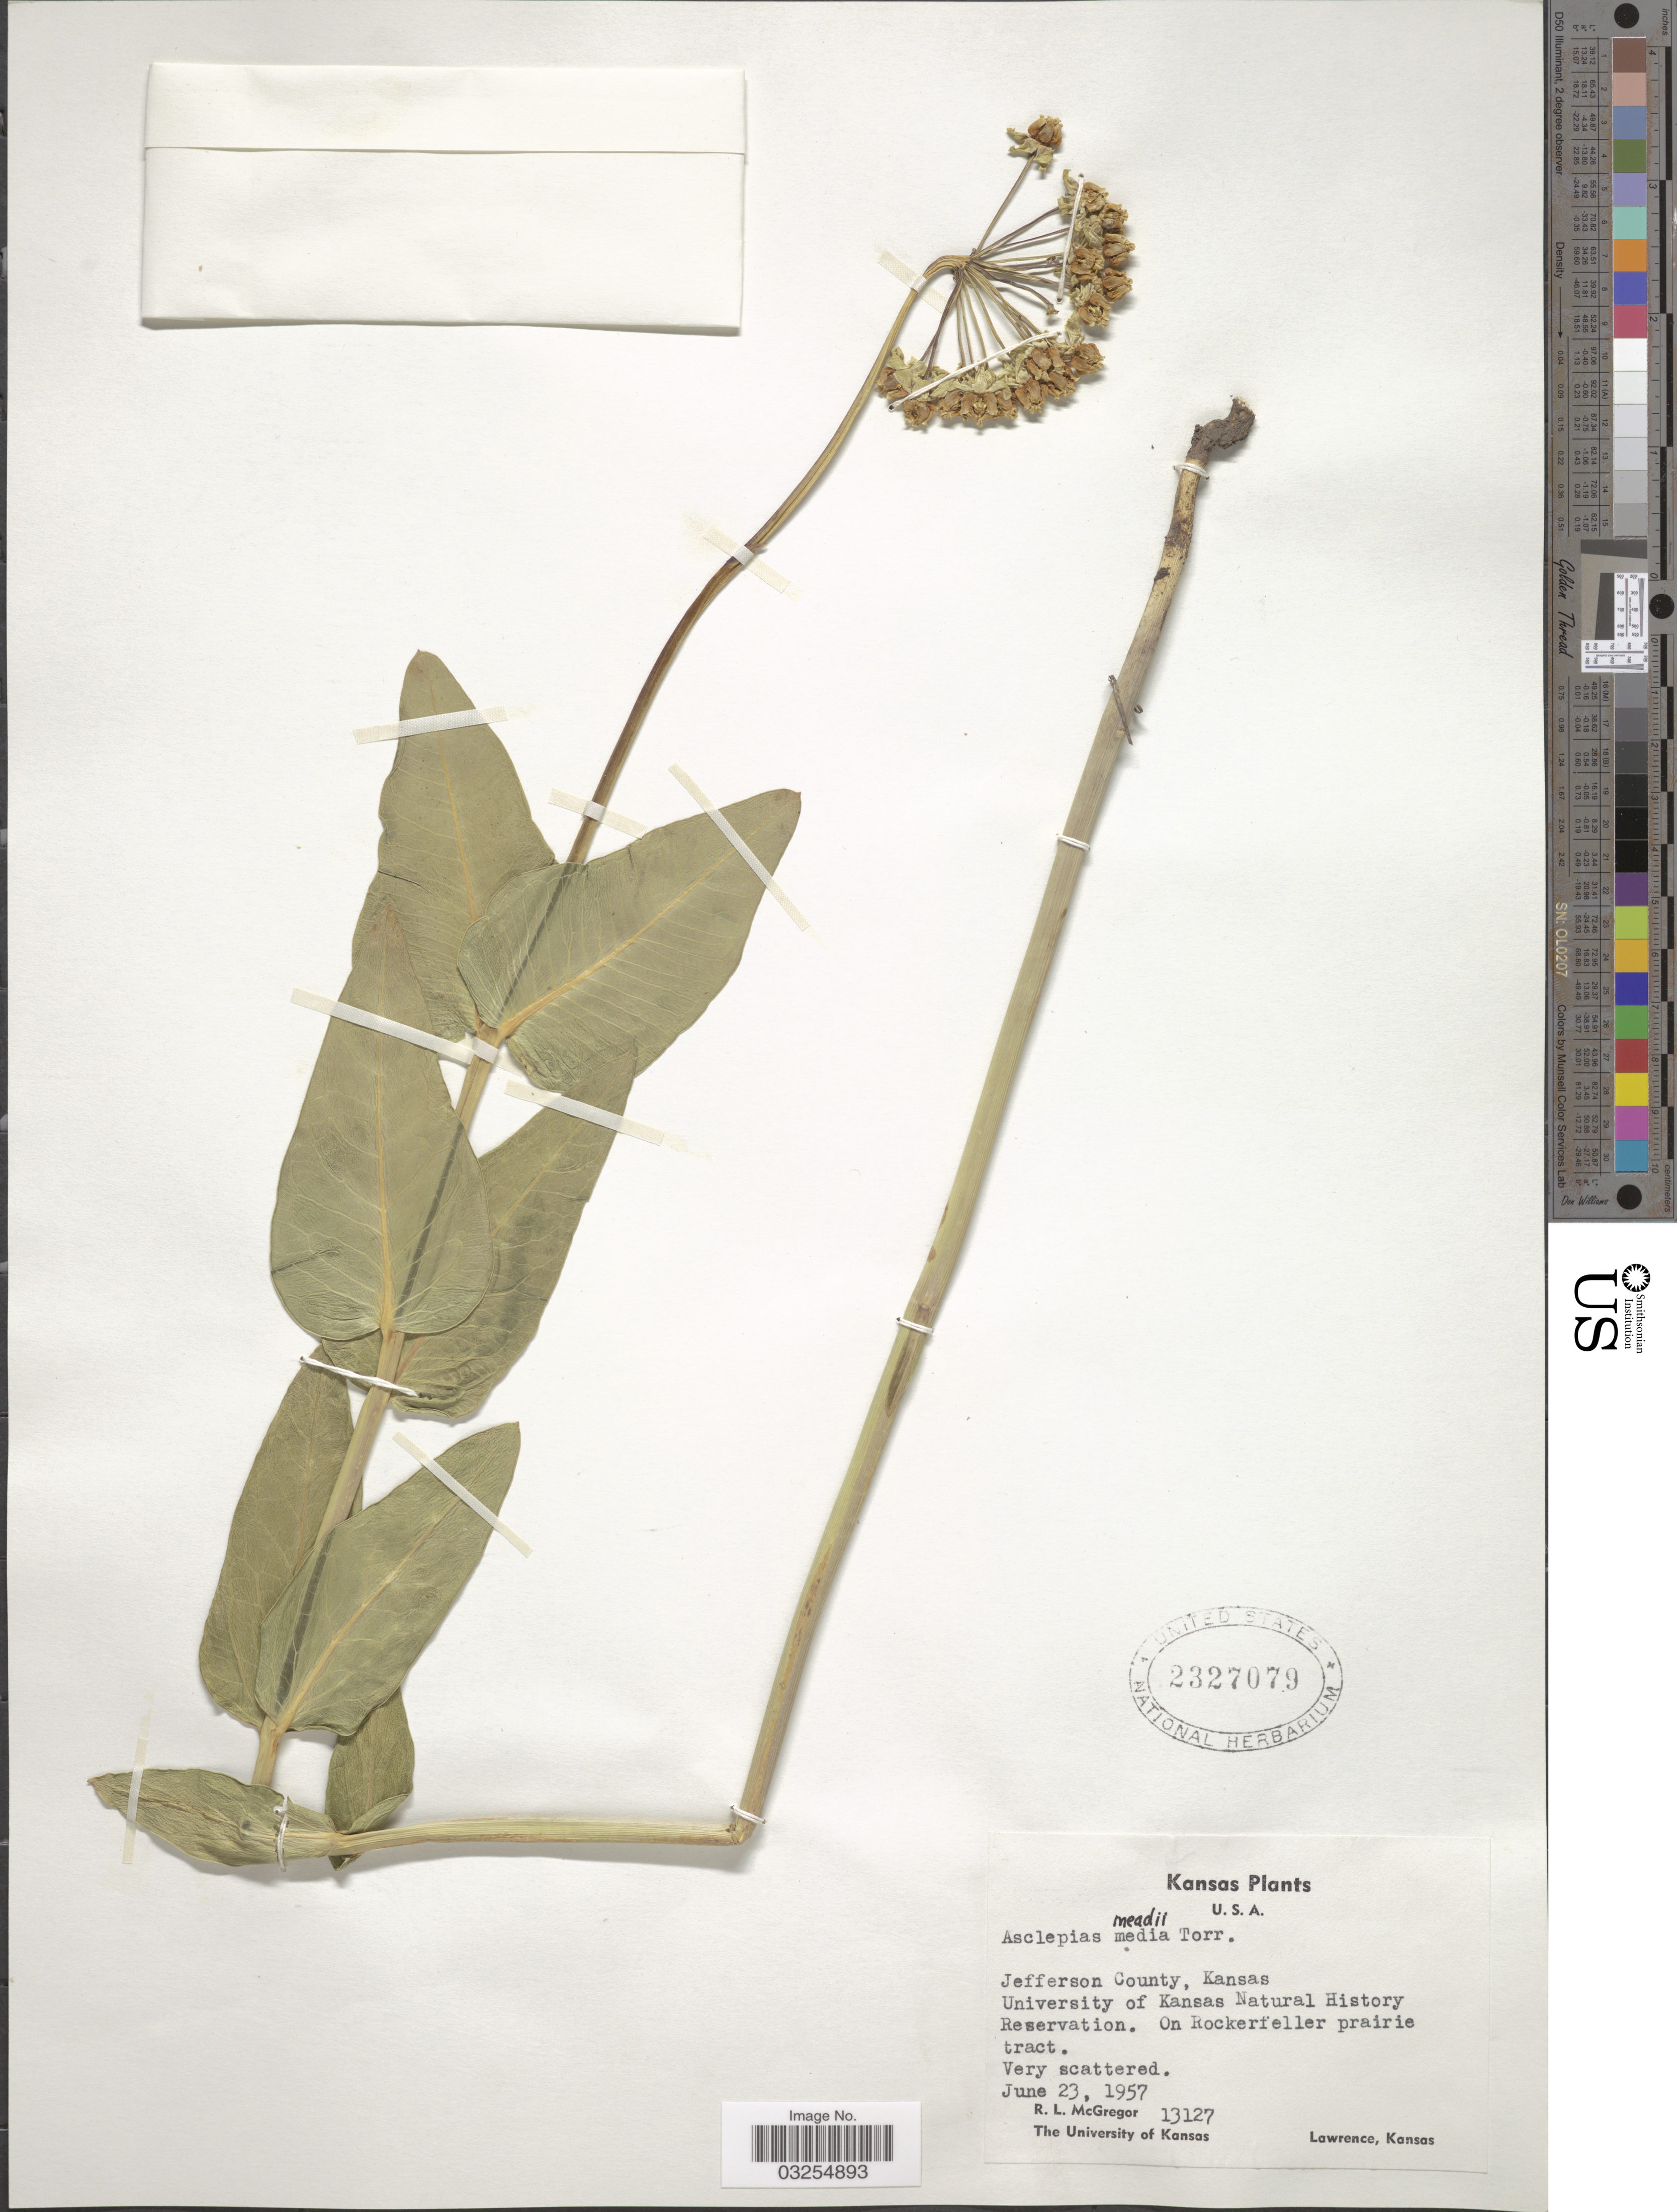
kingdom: Plantae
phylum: Tracheophyta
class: Magnoliopsida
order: Gentianales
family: Apocynaceae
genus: Asclepias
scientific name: Asclepias meadii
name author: Torr. ex A. Gray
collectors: R. McGregor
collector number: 13127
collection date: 1957-06-23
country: United States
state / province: Kansas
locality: Jefferson County. University of Kansas Natural History Reservation. On Rockerfeller prairie tract.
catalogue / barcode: US 2327079